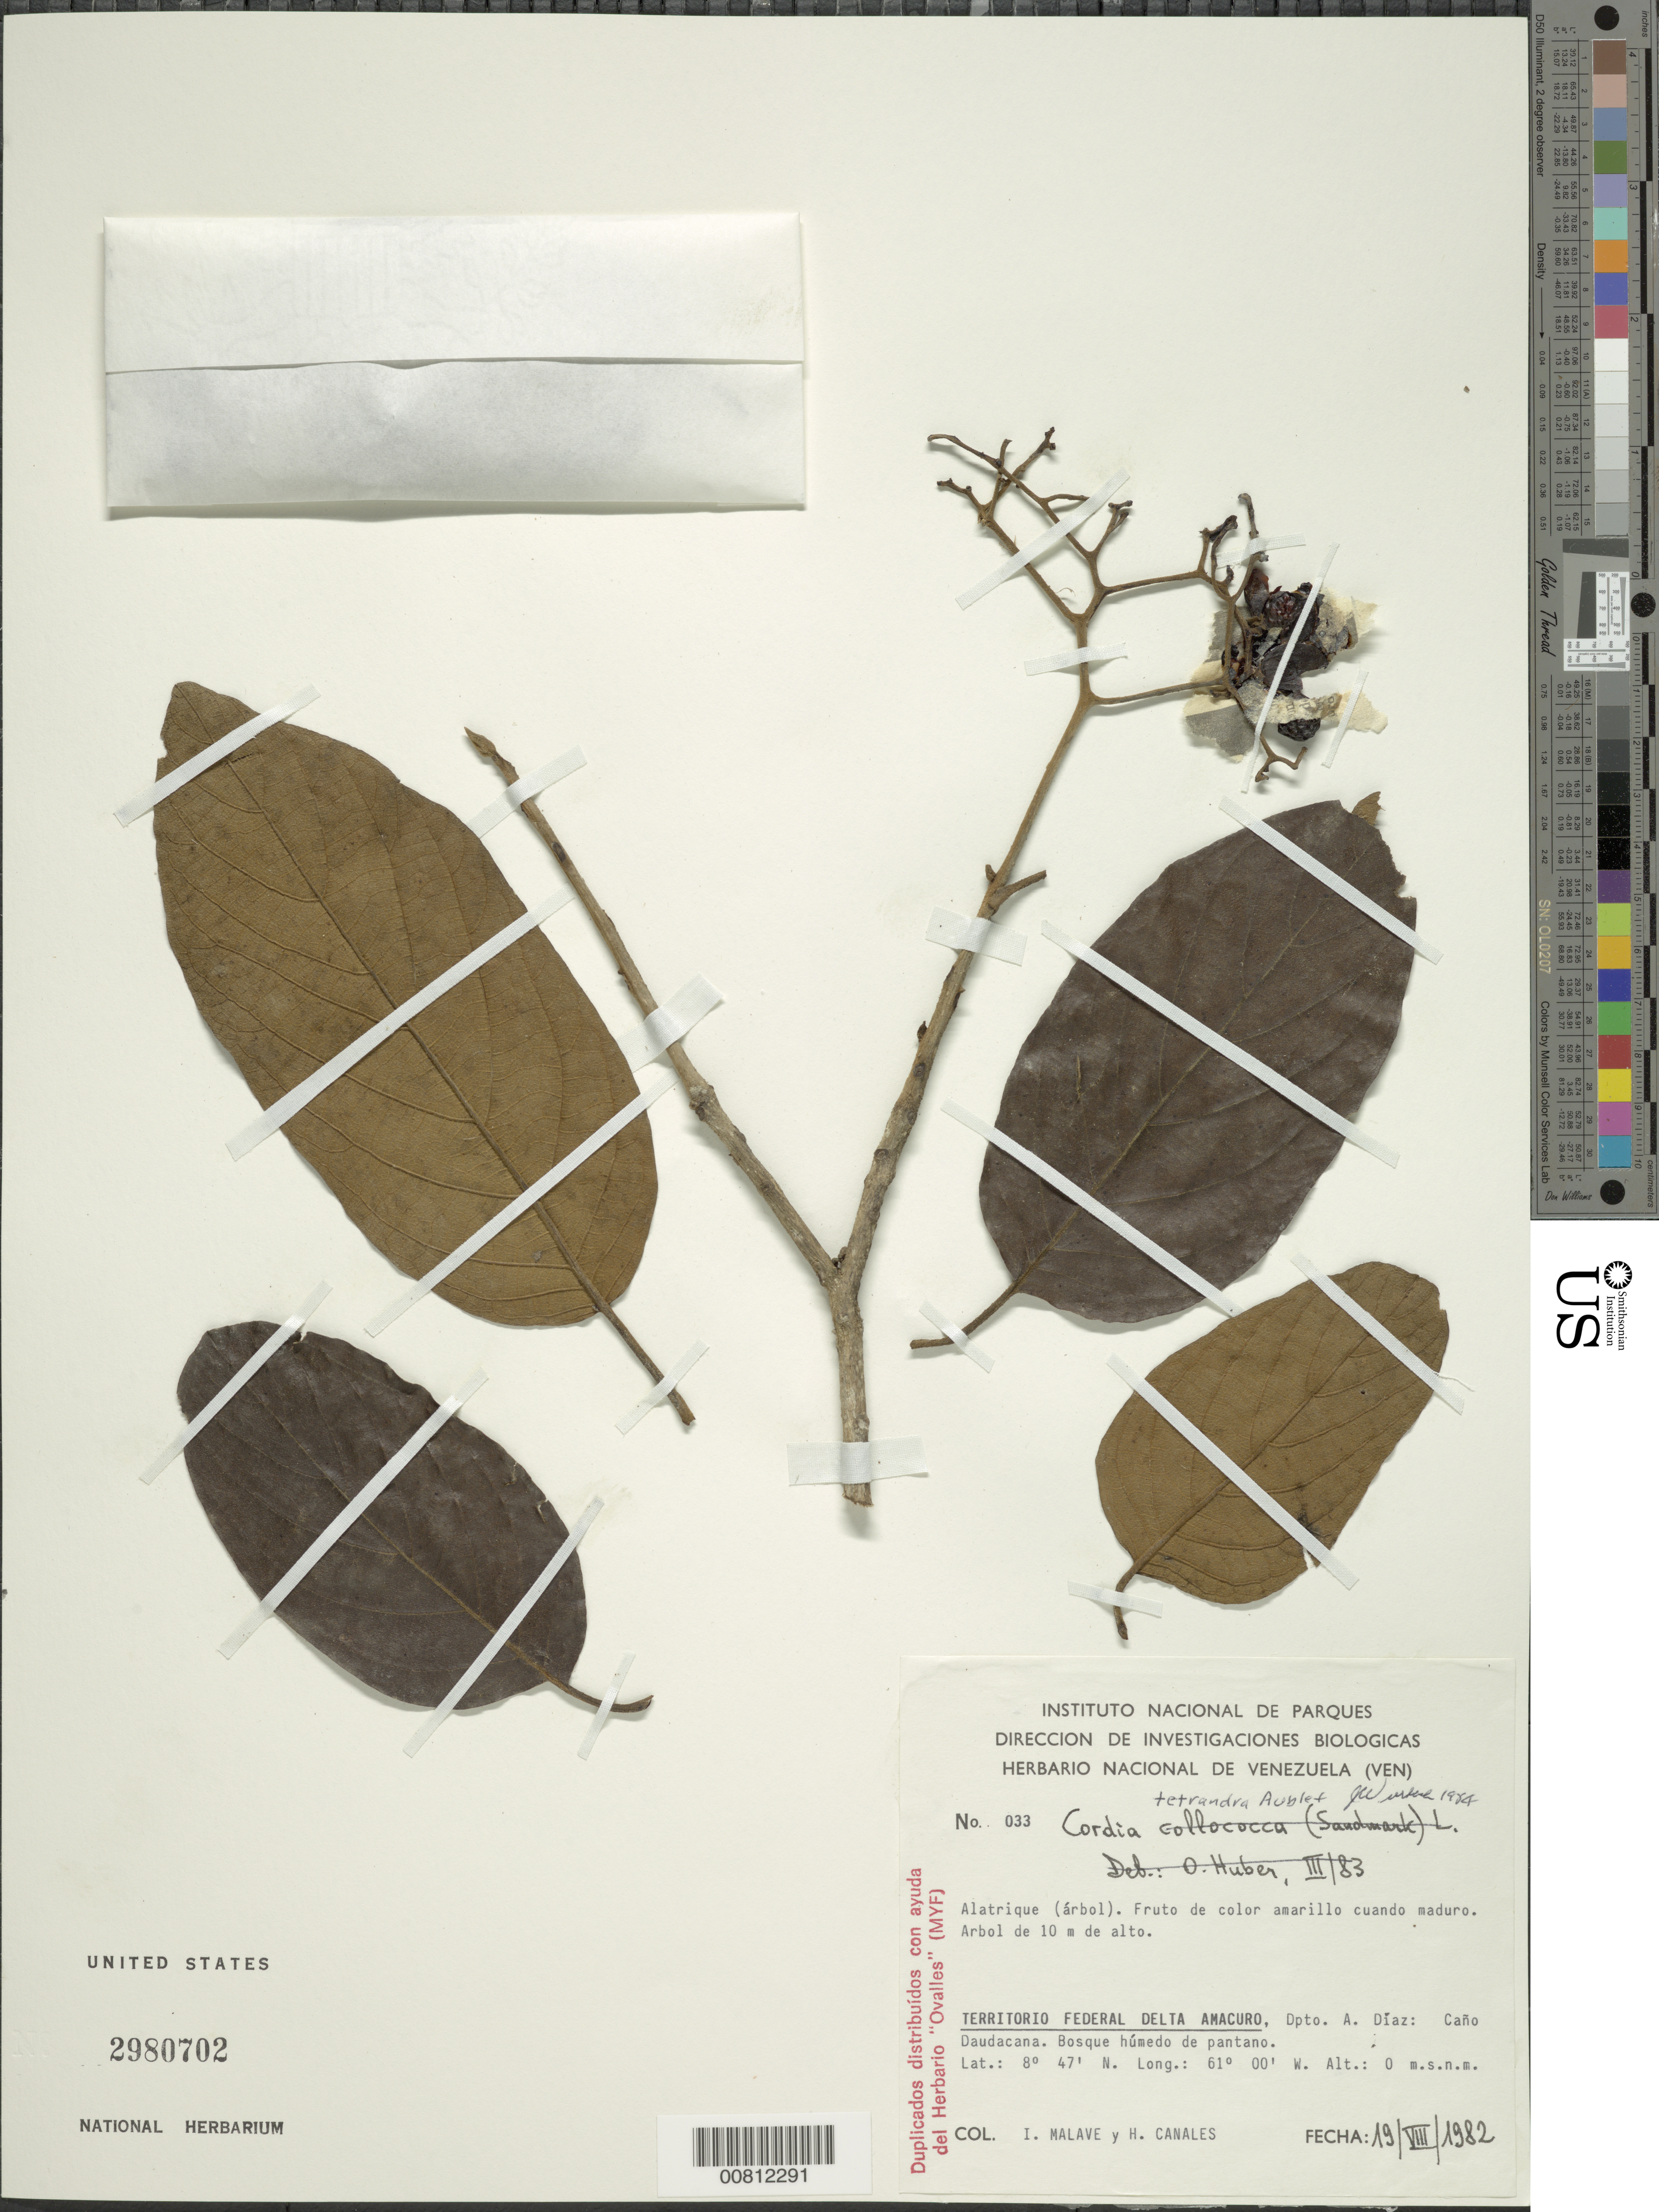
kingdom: Plantae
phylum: Tracheophyta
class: Magnoliopsida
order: Boraginales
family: Cordiaceae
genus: Cordia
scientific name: Cordia tetrandra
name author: Aubl.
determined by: Wurdack, John J., (US), US (UNITED STATES)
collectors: I. Malave & H. Canales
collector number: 33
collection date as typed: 19-Aug-82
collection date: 1982-08-19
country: Venezuela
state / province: Delta Amacuro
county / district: Antonio Díaz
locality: Caño Duadacana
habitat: Bosque humedo de pantano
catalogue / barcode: US 2980702